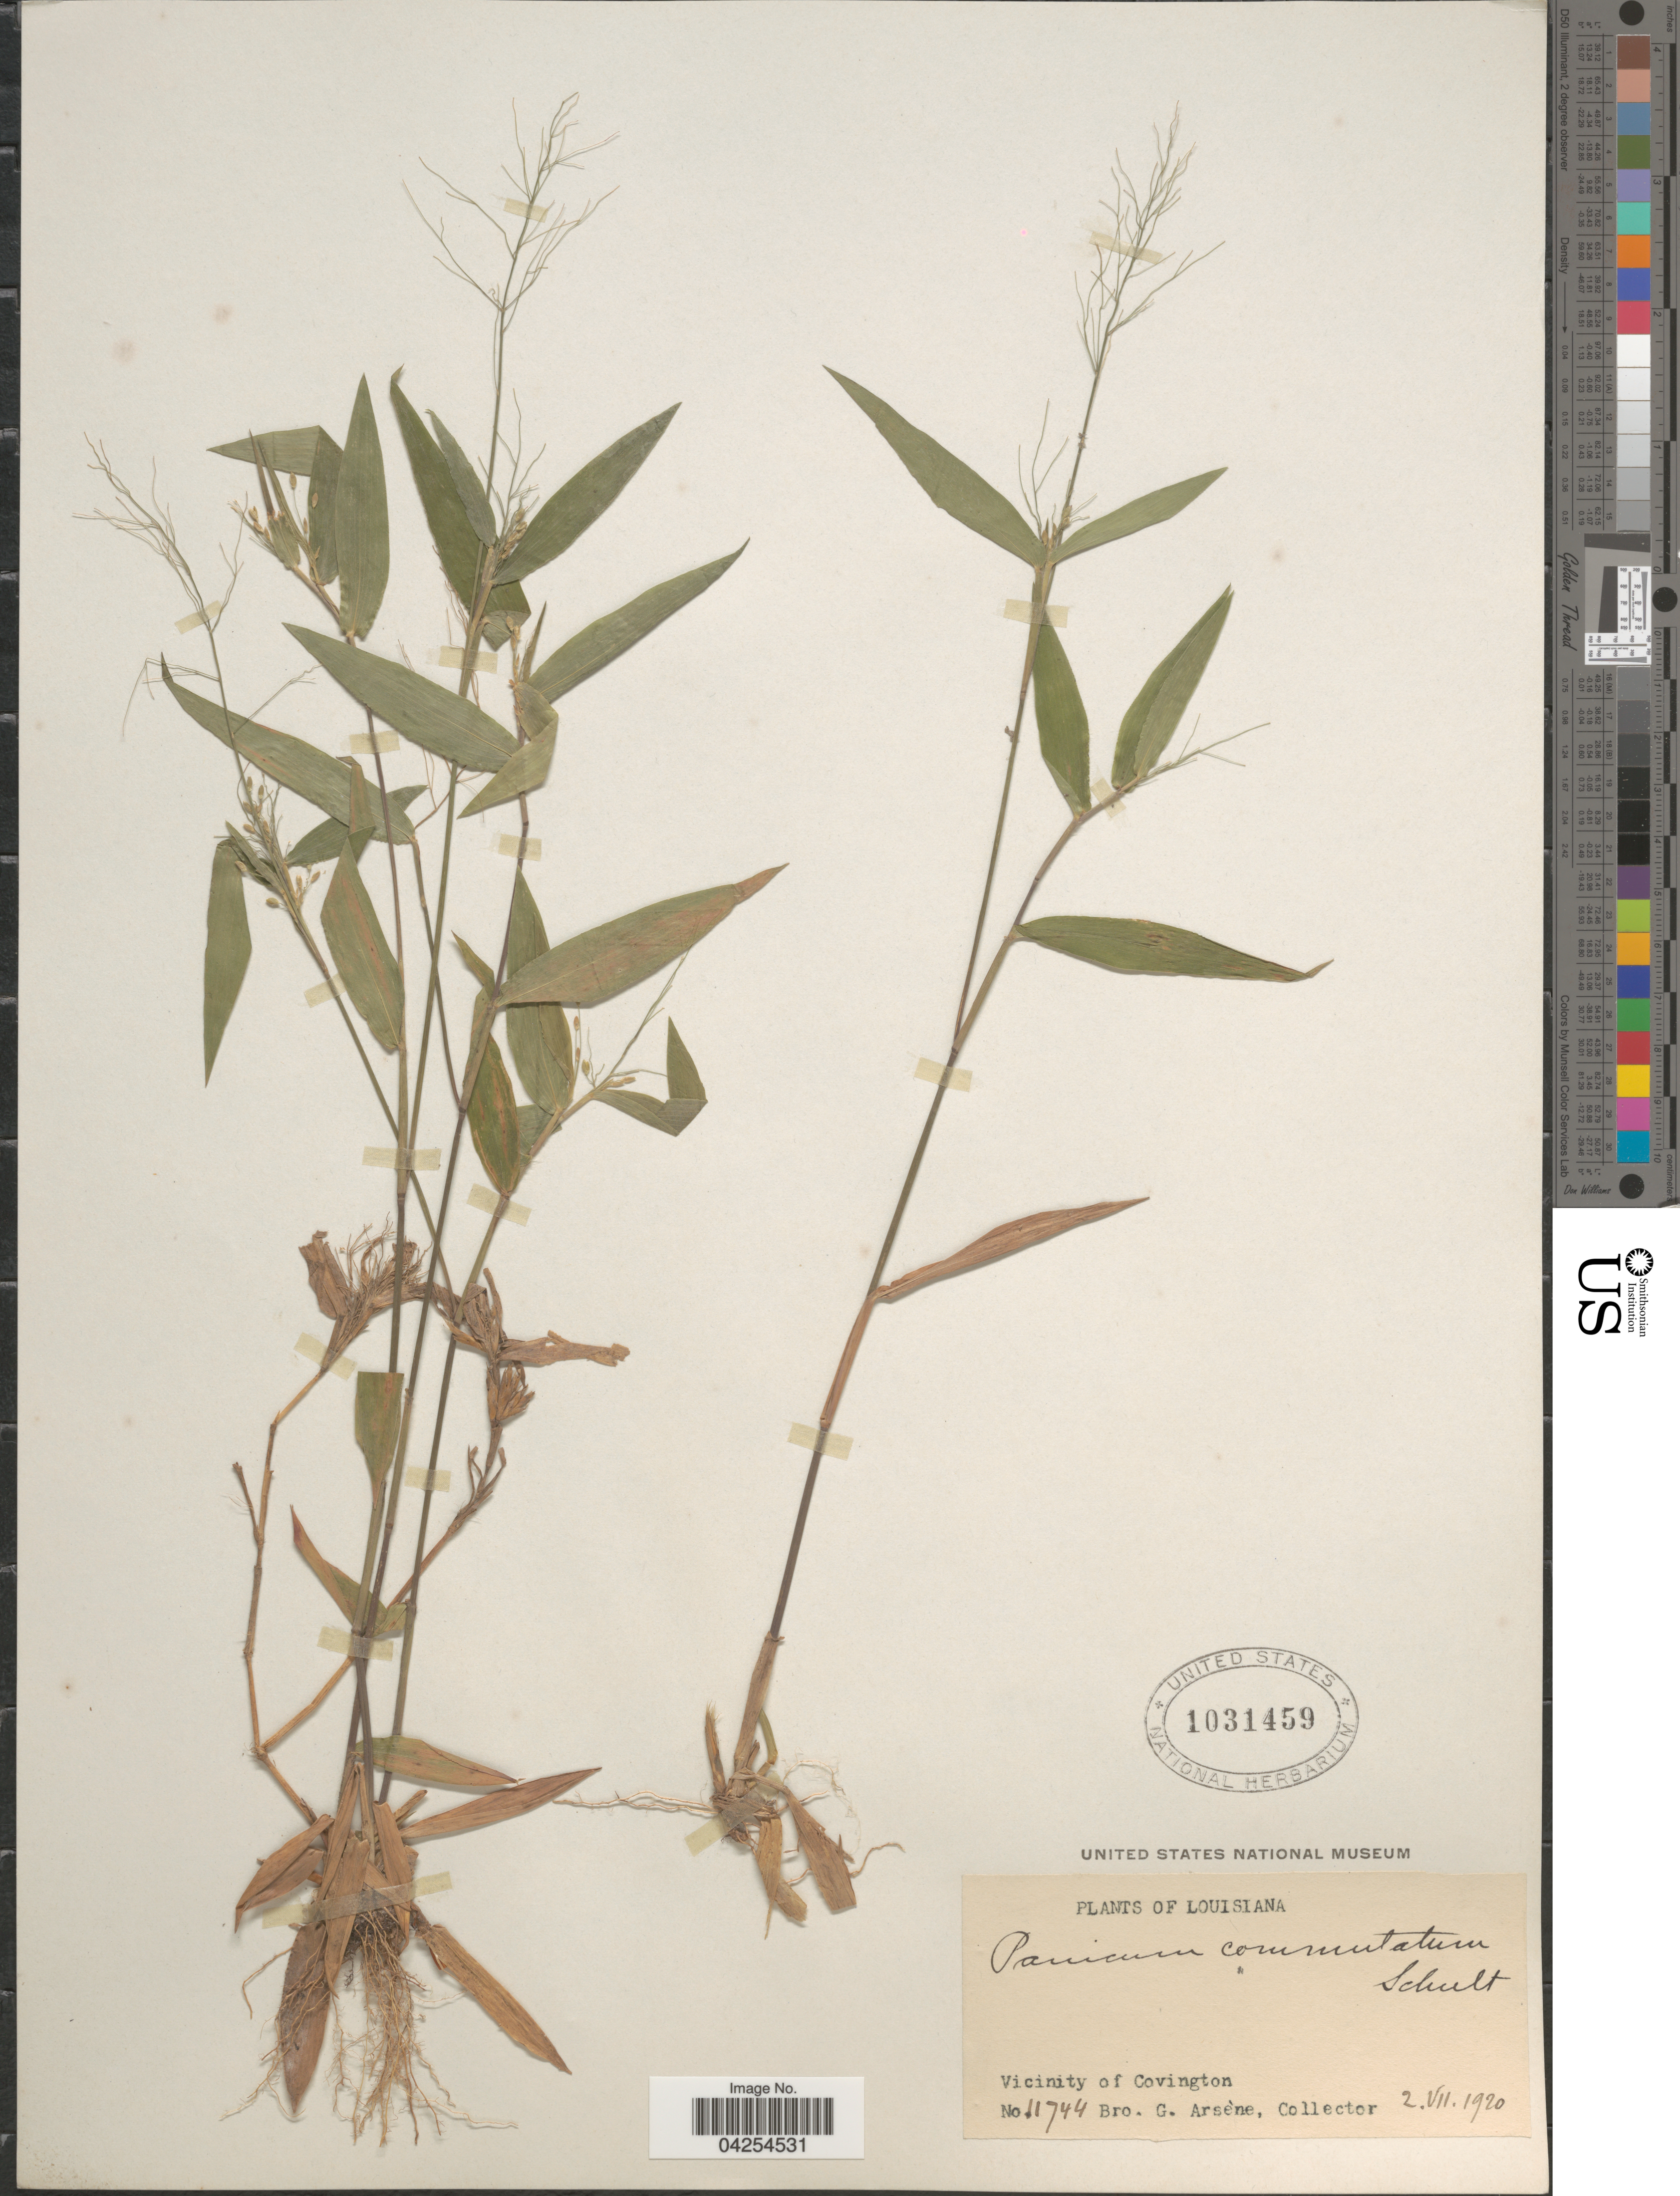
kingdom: Plantae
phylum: Tracheophyta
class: Liliopsida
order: Poales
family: Poaceae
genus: Dichanthelium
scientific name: Dichanthelium commutatum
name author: (Schult.) Gould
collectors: Bro. G. Arsène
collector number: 11744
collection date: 1920-07-02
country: United States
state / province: Louisiana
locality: Vicinity of Covington.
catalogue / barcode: US 1031459